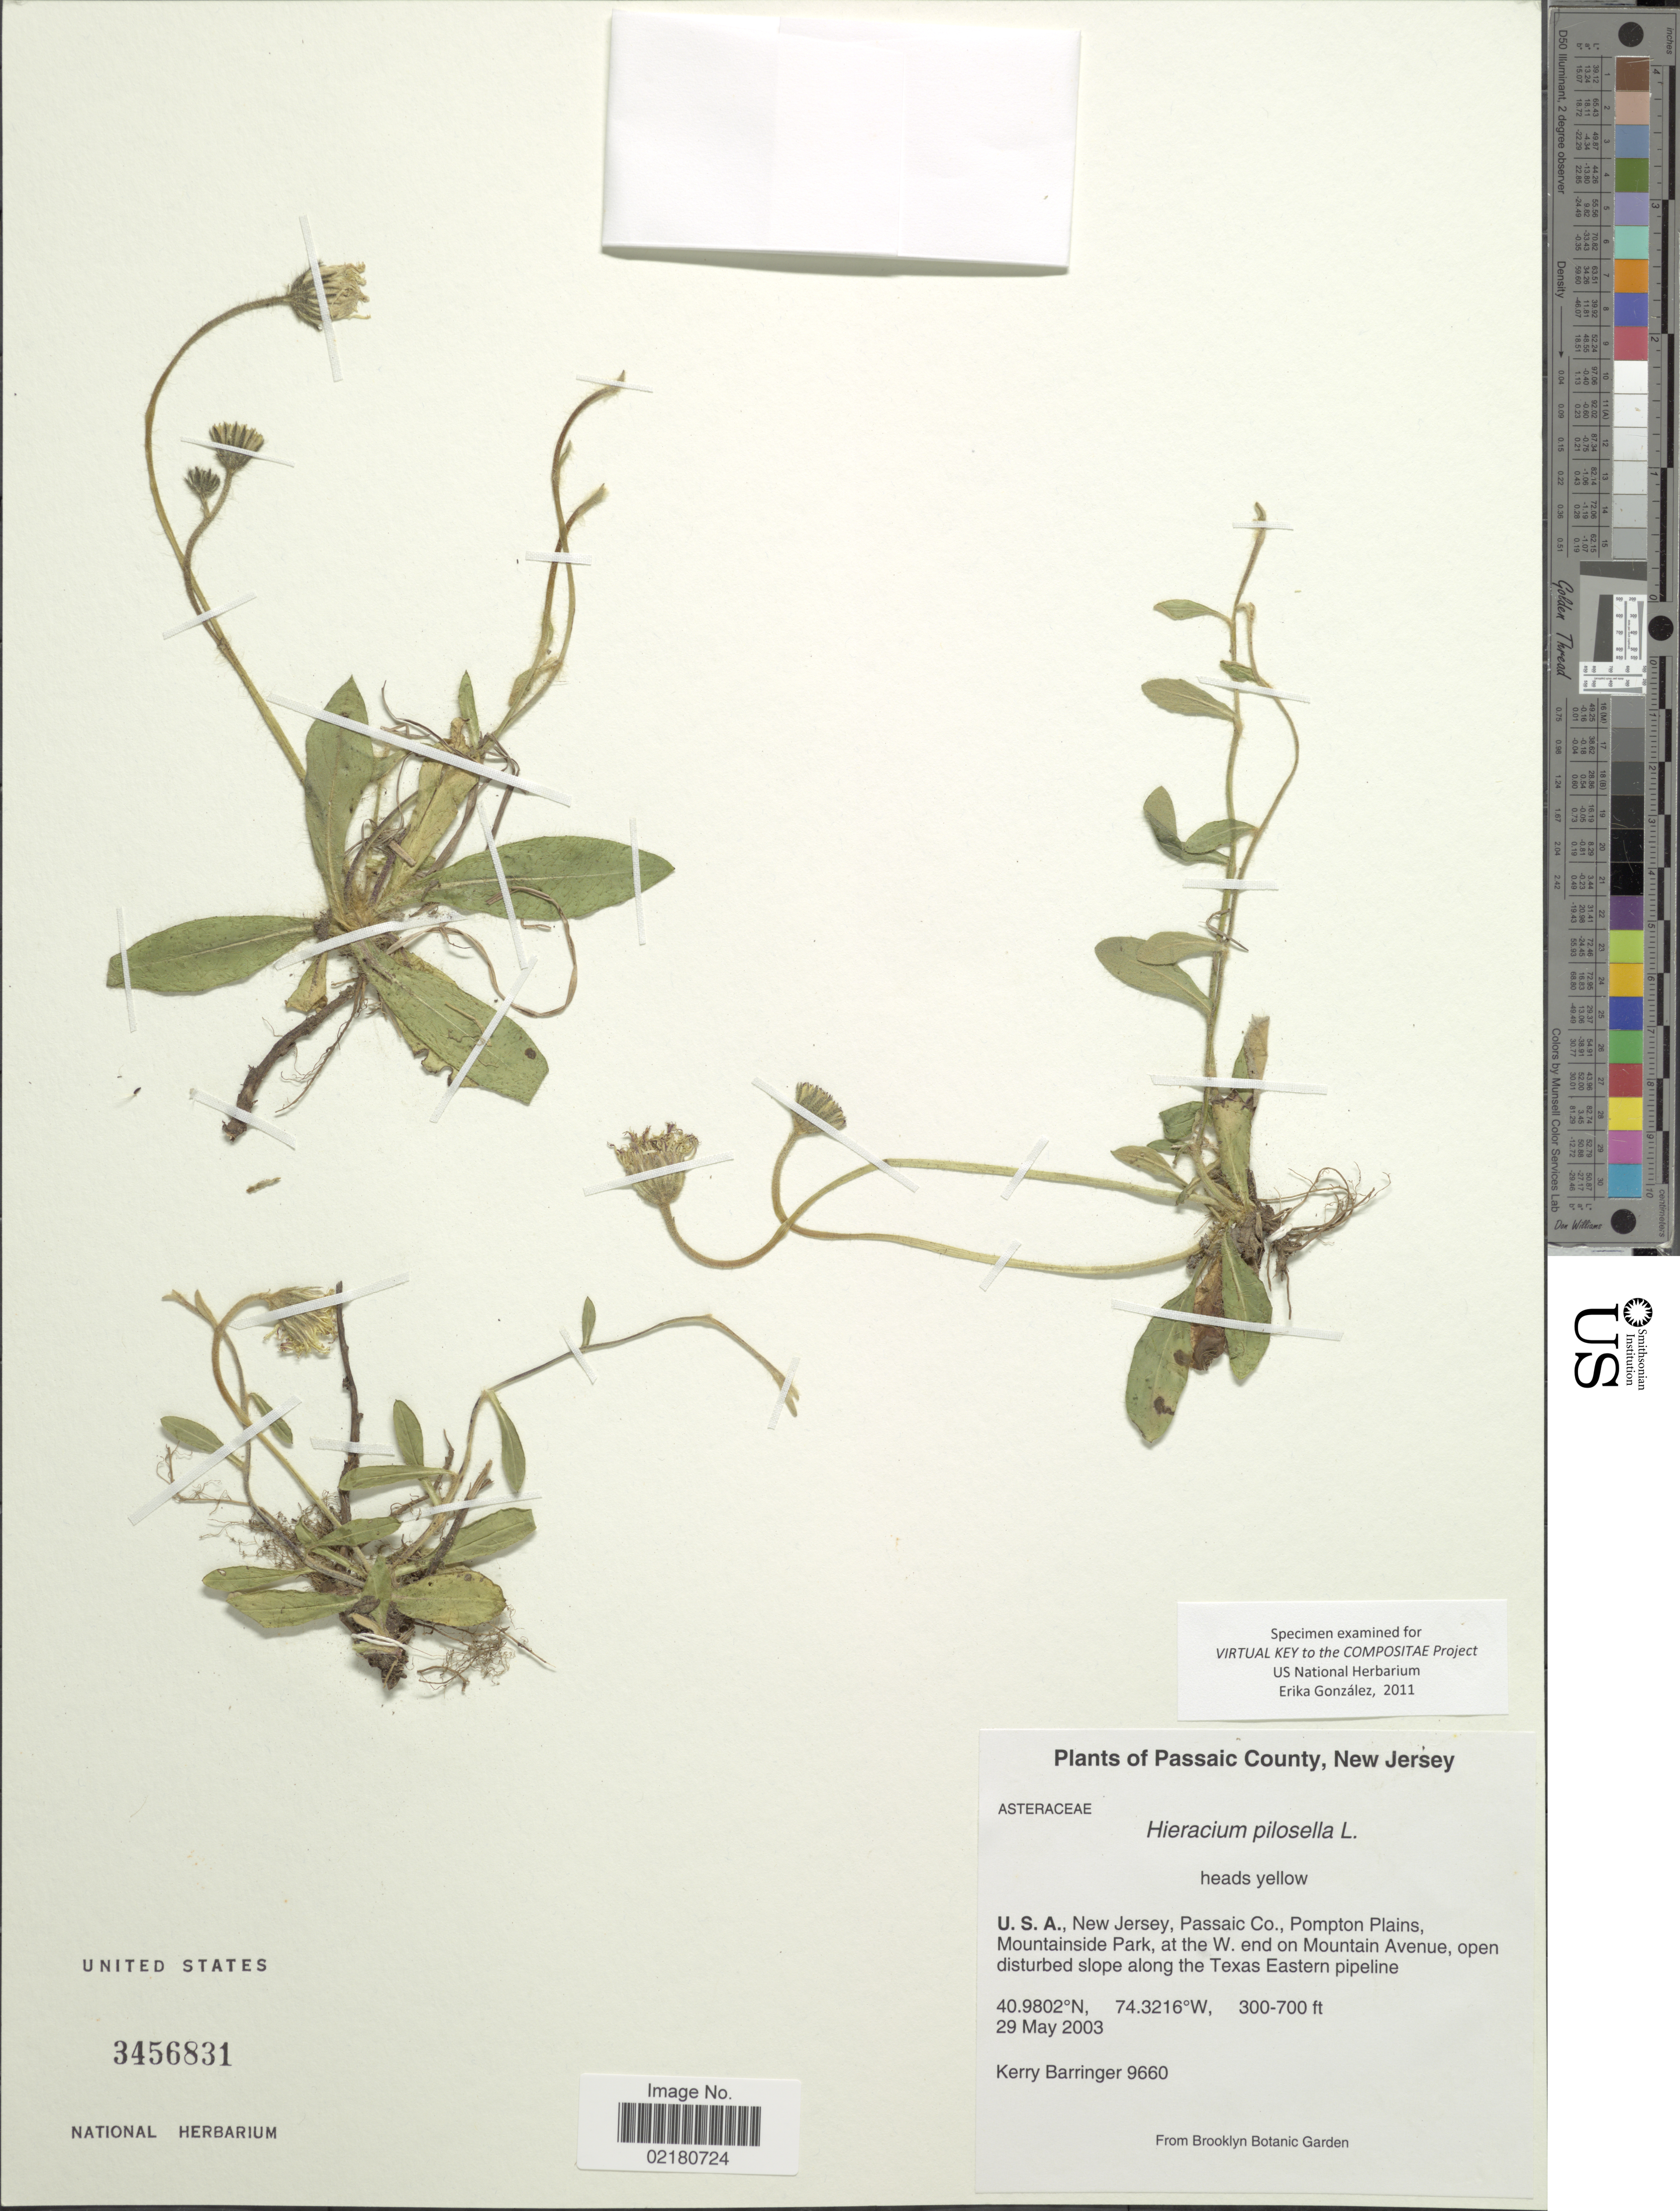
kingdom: Plantae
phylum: Tracheophyta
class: Magnoliopsida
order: Asterales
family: Asteraceae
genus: Pilosella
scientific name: Pilosella officinarum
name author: Vaill.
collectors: K. A. Barringer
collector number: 9660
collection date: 2003-05-29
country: United States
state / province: New Jersey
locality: U.S.A, New Jersey, Passaic Co. Pompton Plains, Mountainside Park, at the W en on the Mountain Avenue, open disturbed slope along the Texas Eastern pipeline.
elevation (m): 91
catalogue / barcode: US 3456831